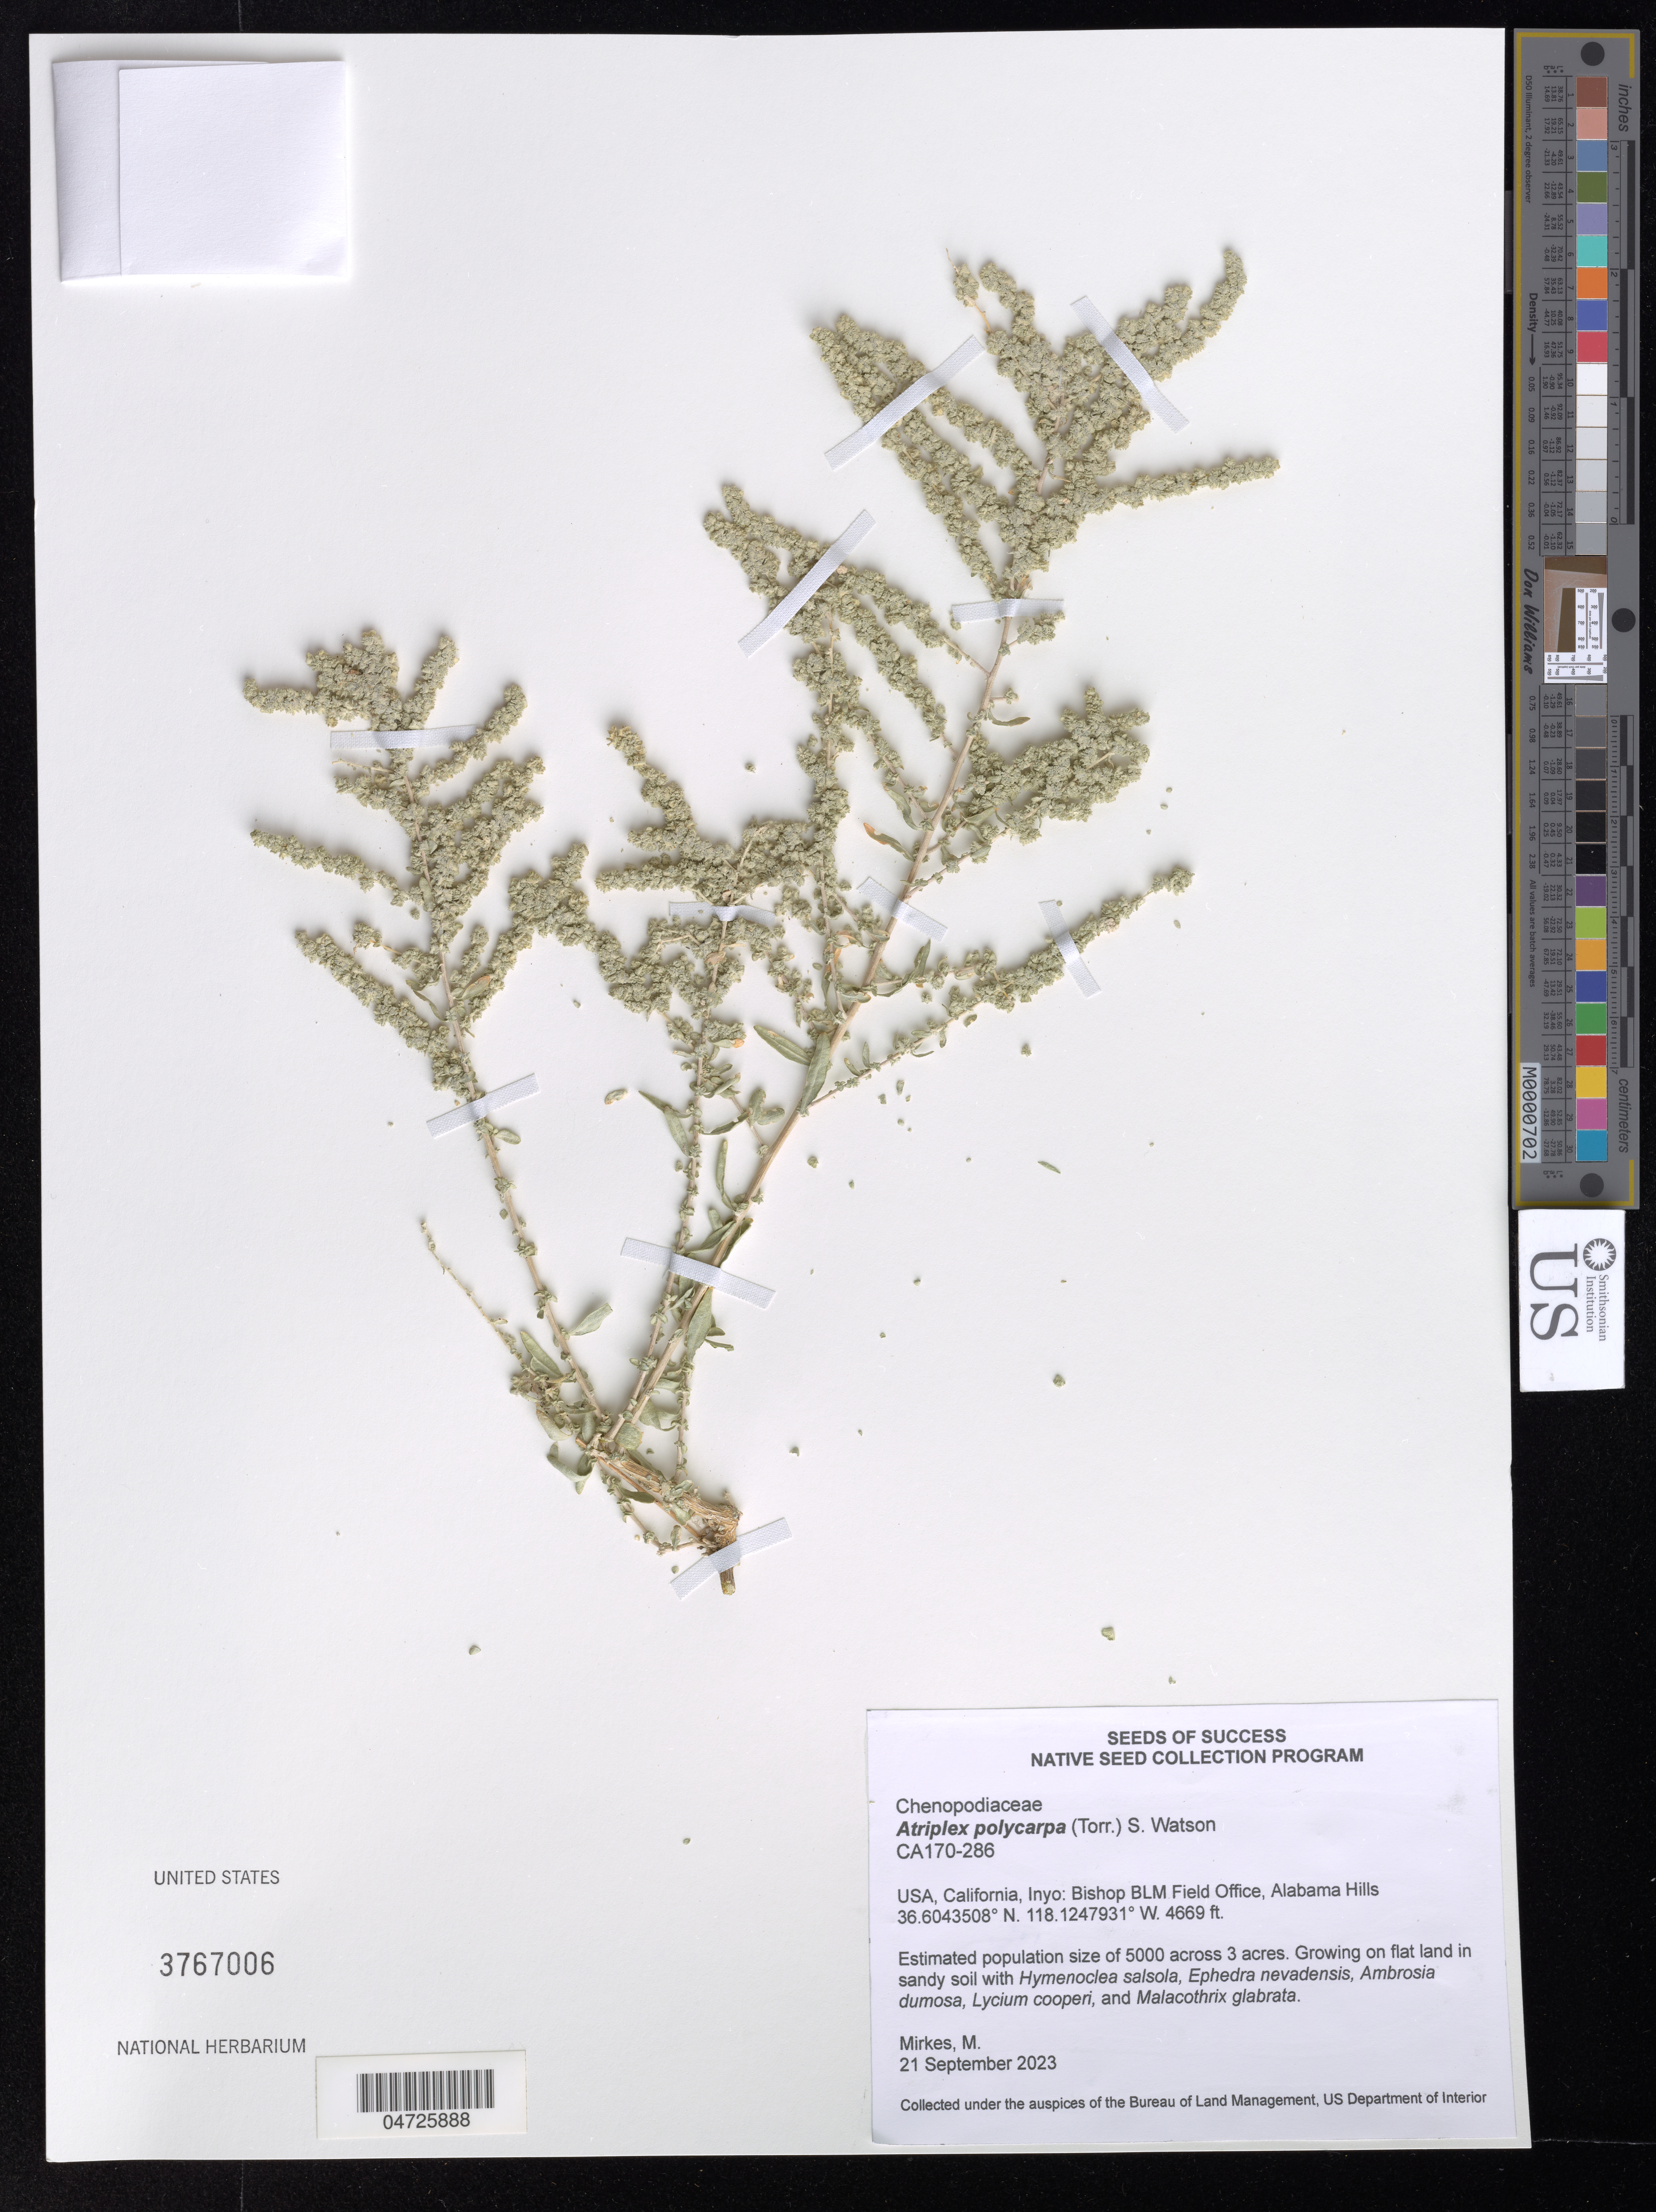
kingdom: Plantae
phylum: Tracheophyta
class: Magnoliopsida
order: Caryophyllales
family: Amaranthaceae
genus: Atriplex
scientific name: Atriplex polycarpa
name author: (Torr.) S. Watson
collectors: M. Mirkes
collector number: CA170-286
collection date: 2023-09-21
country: United States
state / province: California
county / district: Inyo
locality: Inyo: Bishop BLM Field Office, Alabama Hills.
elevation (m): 1423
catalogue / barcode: US 3767006